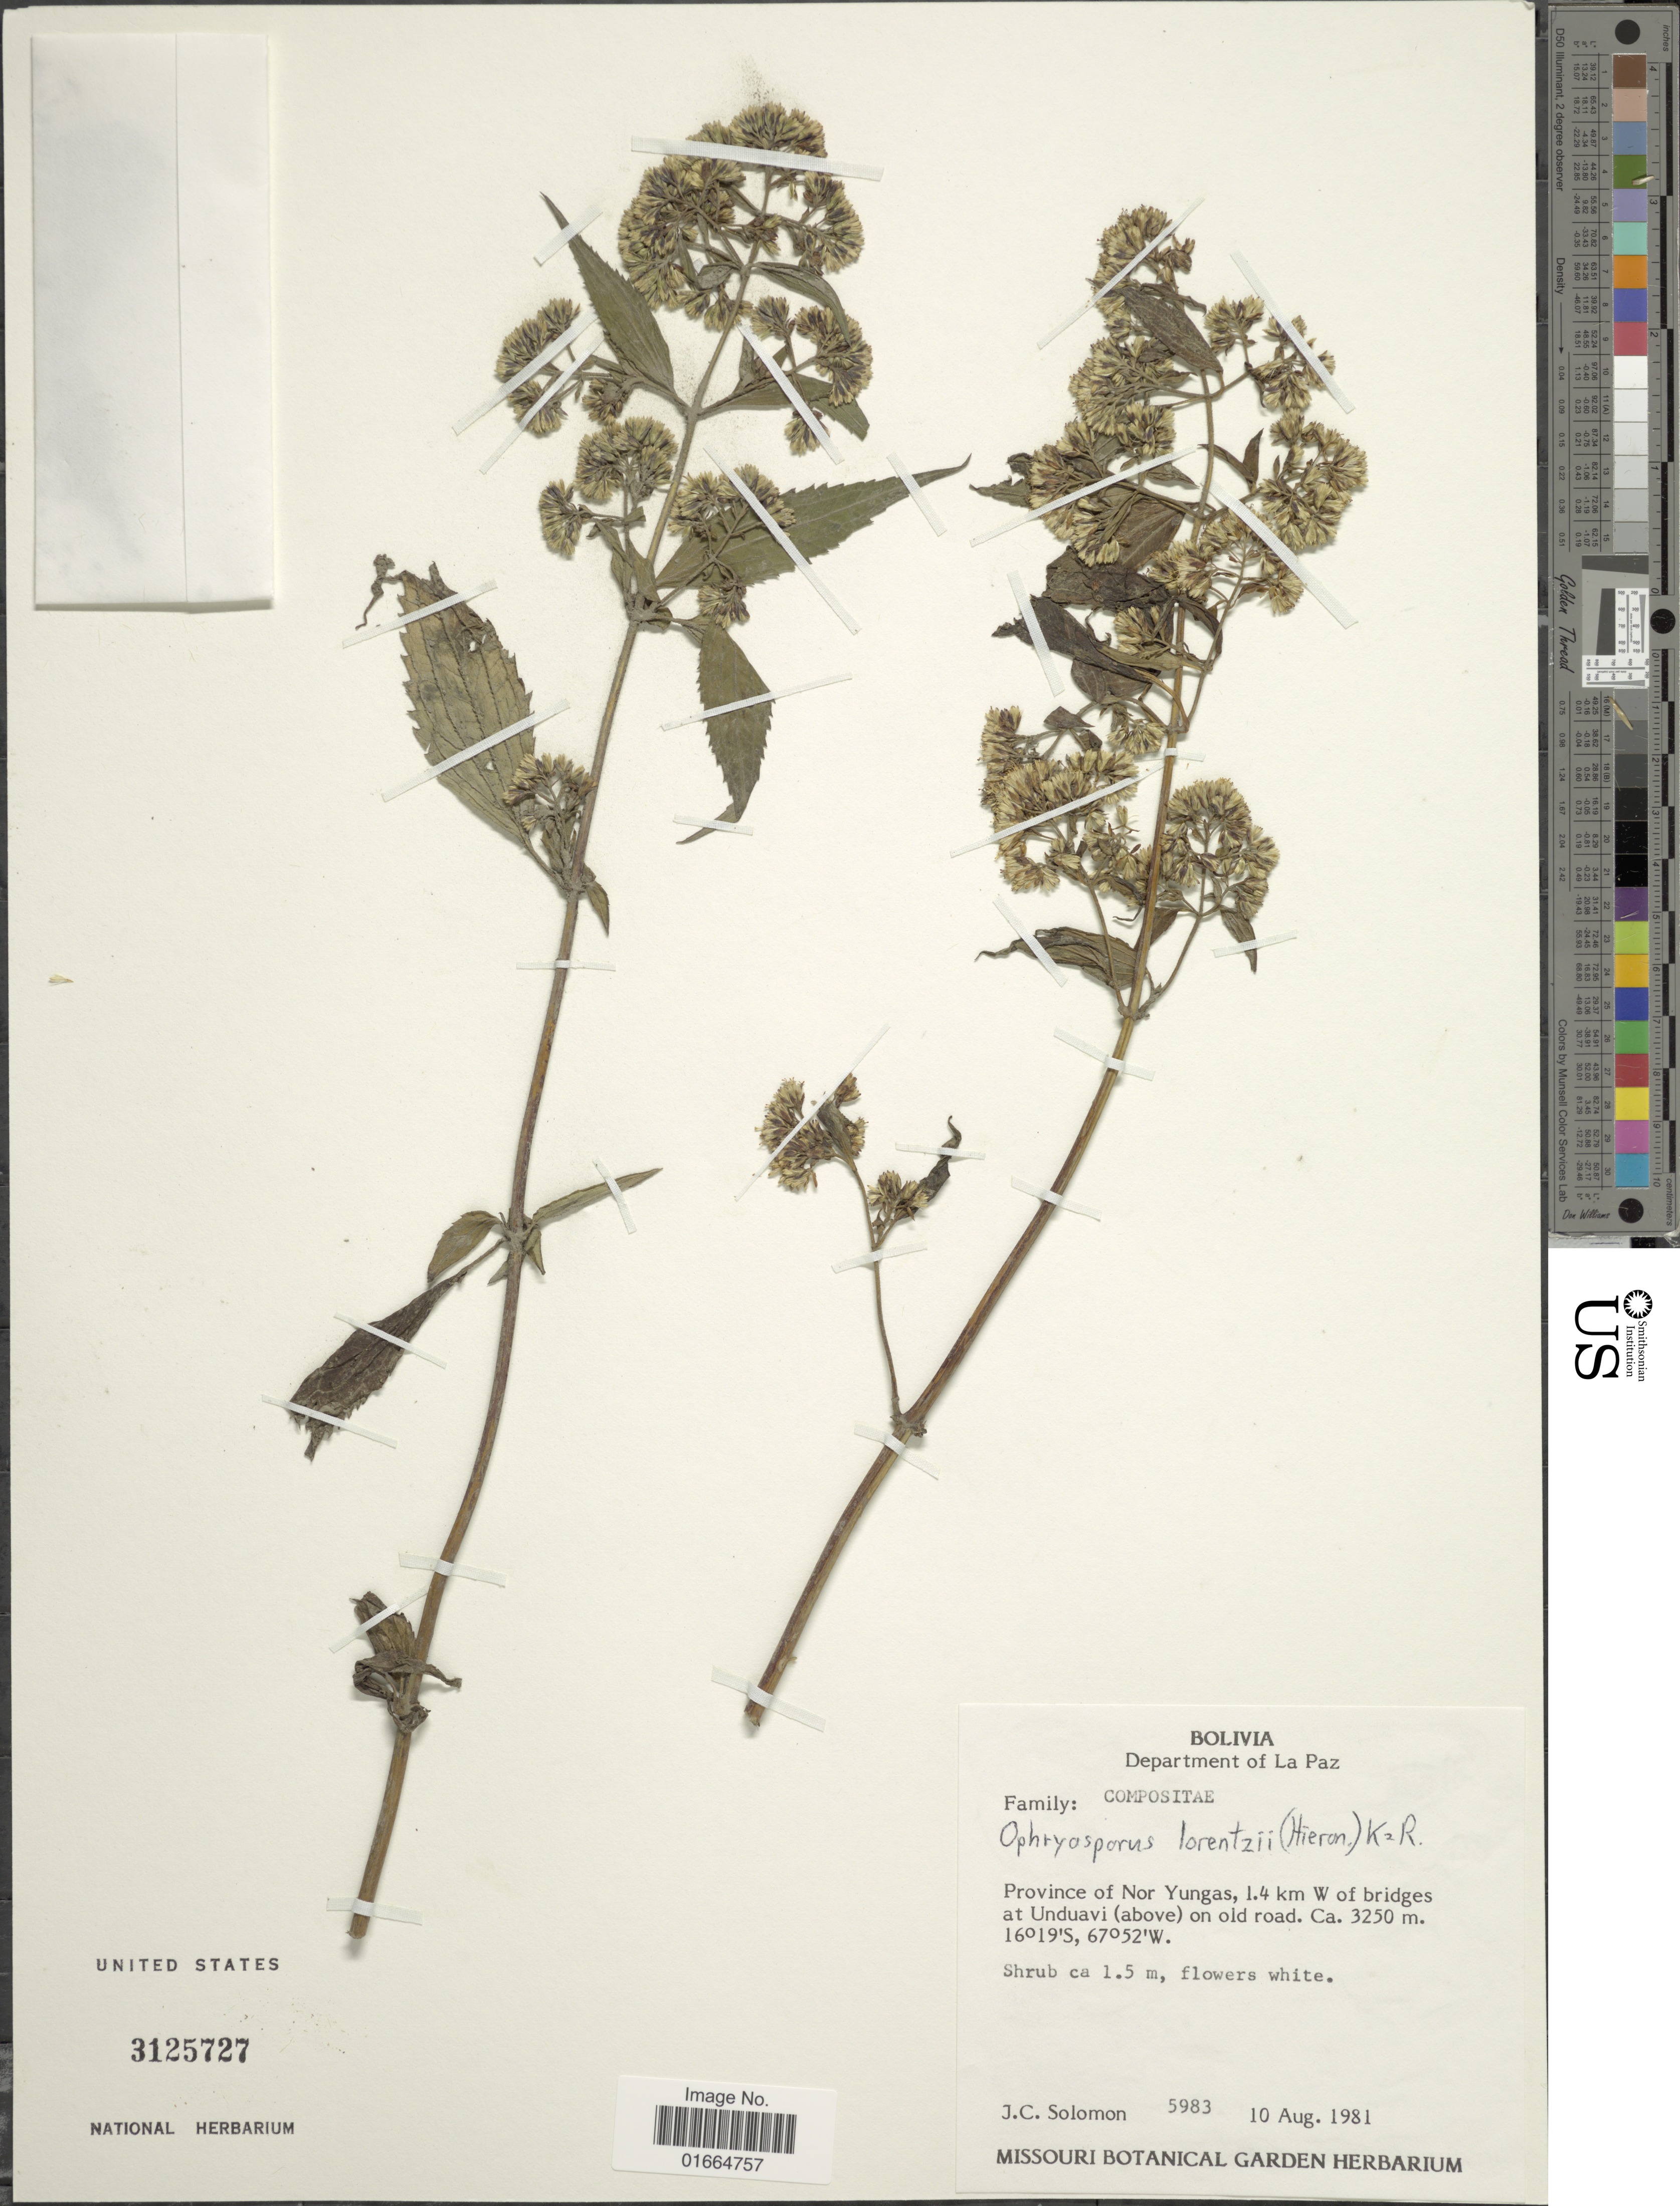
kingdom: Plantae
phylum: Tracheophyta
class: Magnoliopsida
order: Asterales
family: Asteraceae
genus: Ophryosporus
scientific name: Ophryosporus lorentzii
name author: Hieron.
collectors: J. C. Solomon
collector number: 5983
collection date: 1981-08-10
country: Bolivia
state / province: La Paz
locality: Department of La Paz, Province of Nor Yungas, 1.4 km W of bridges at Unduavi (above) on old road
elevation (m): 3250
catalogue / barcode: US 3125727